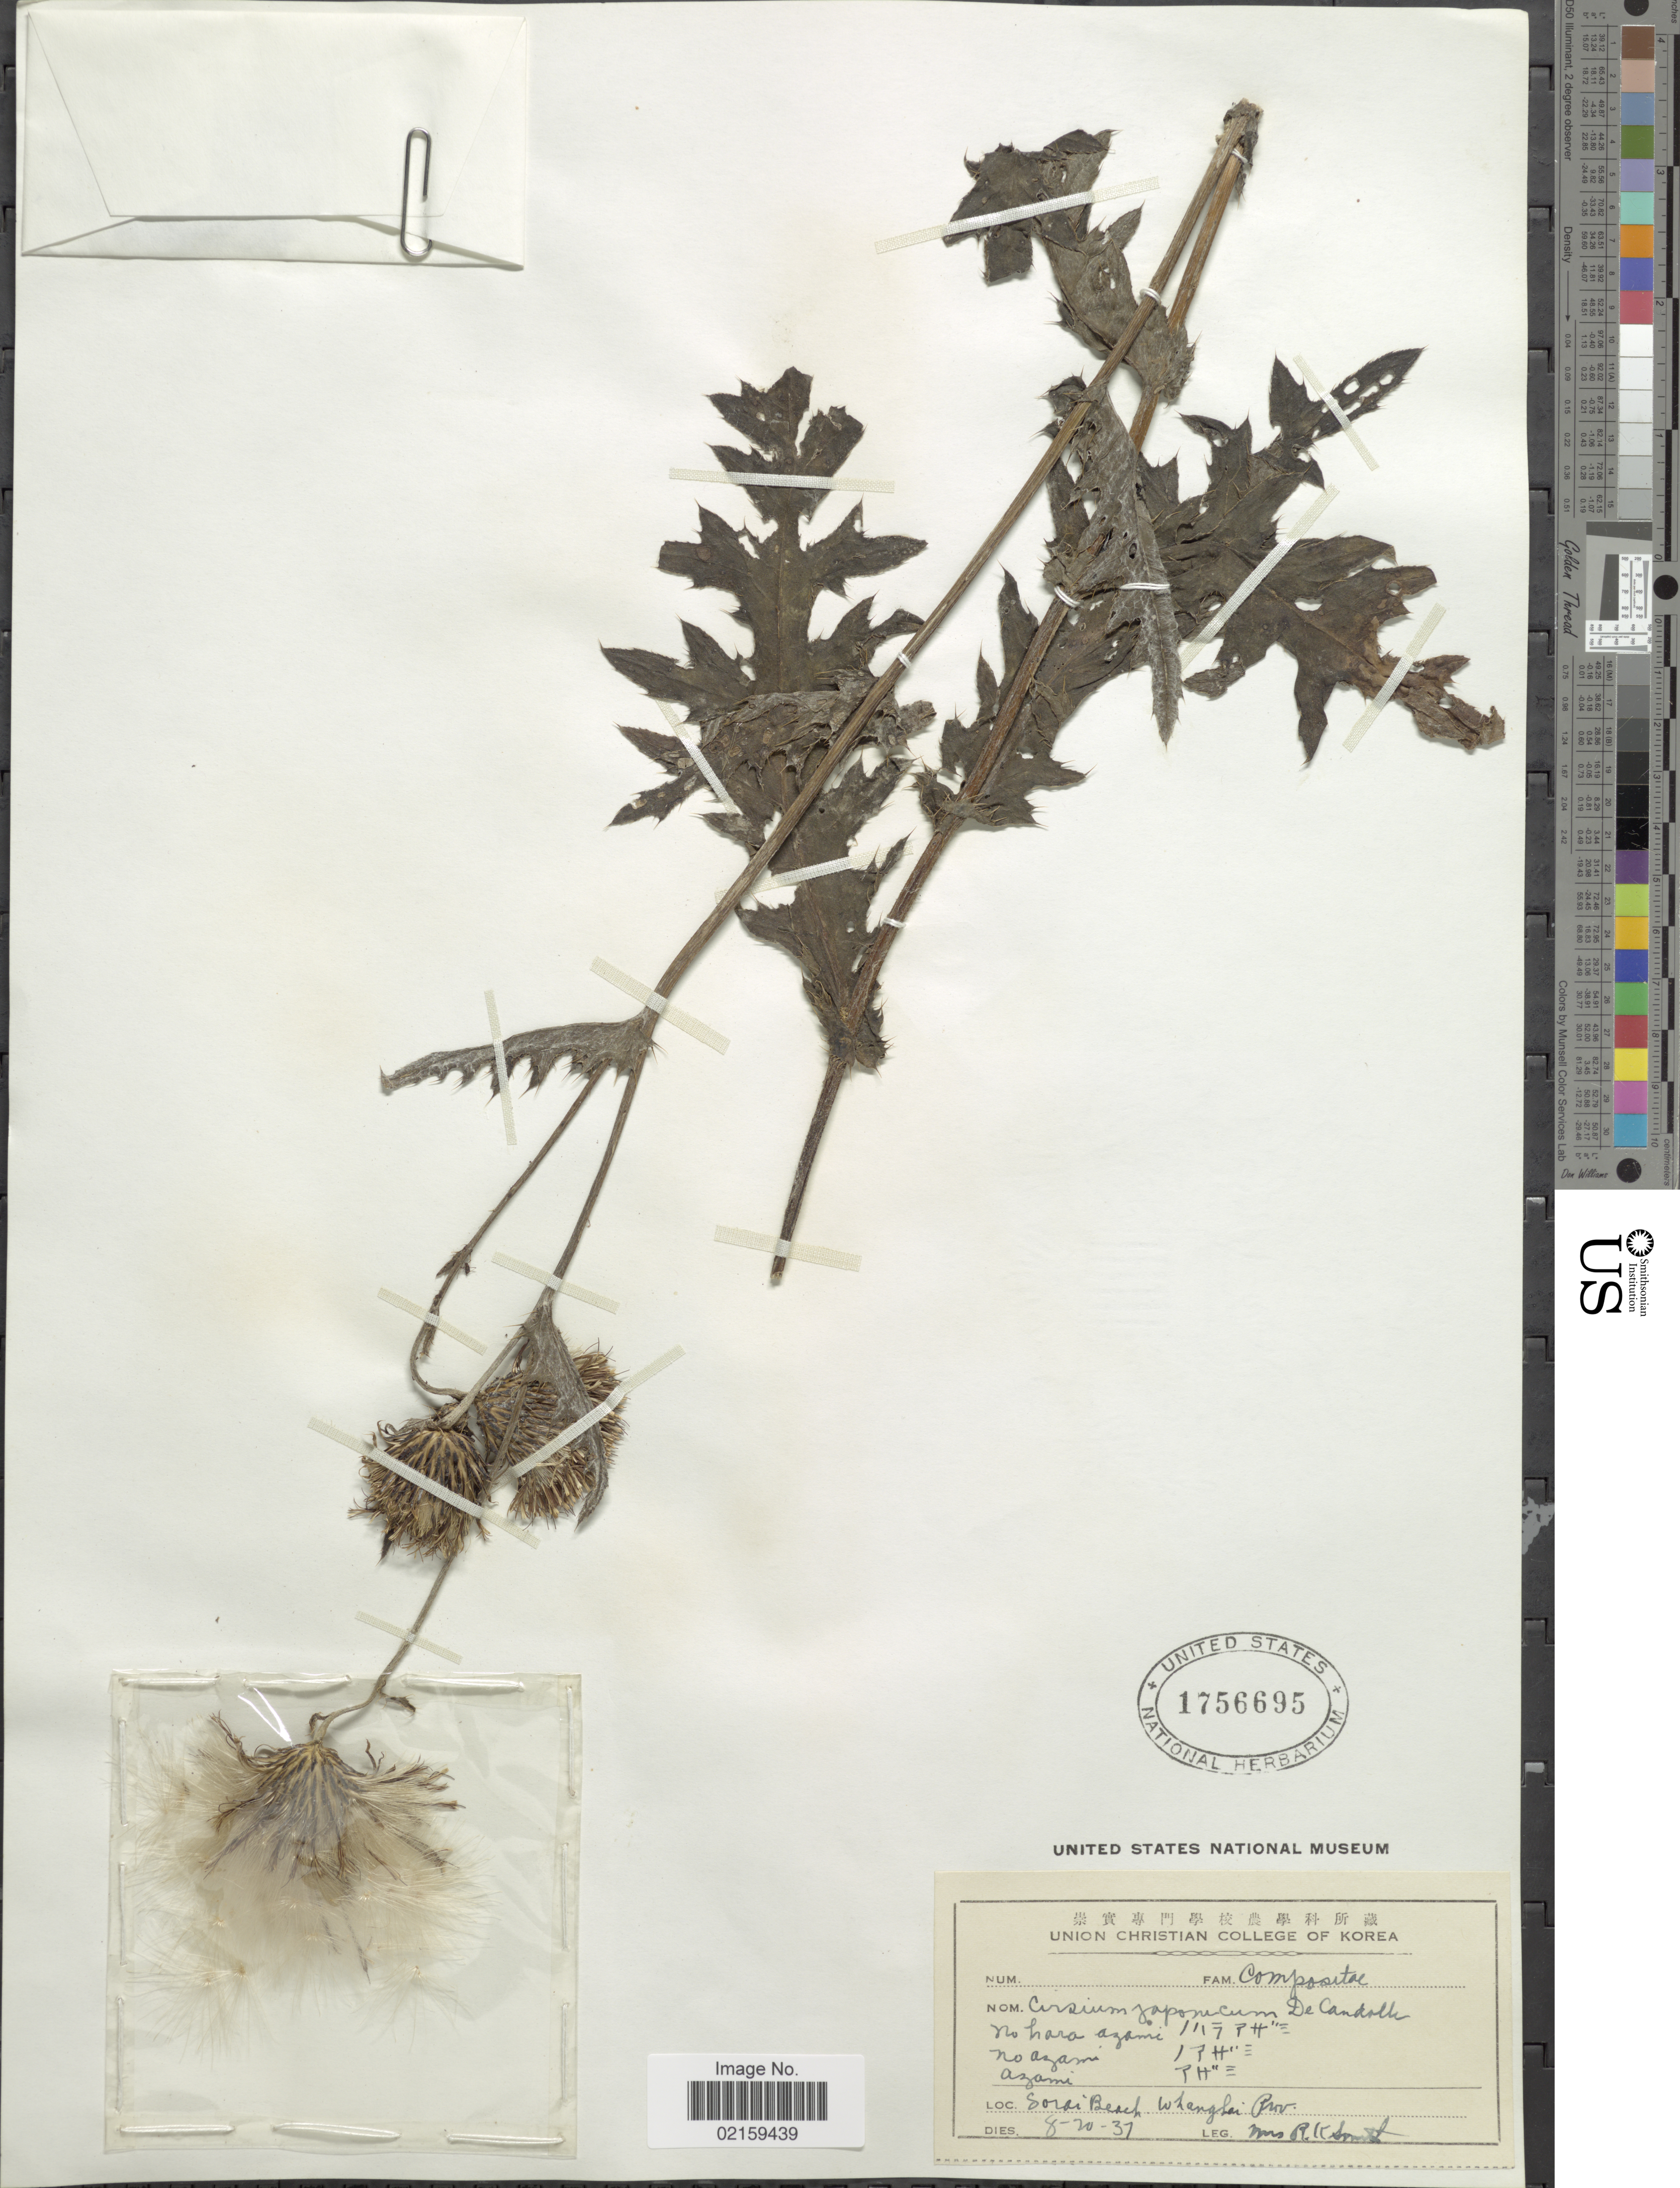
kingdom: Plantae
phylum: Tracheophyta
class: Magnoliopsida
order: Asterales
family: Asteraceae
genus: Cirsium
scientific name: Cirsium japonicum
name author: DC.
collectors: Mrs. R. K. Smith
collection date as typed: Transcribed d/m/y: 20/8/37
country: North Korea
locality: Sorai Beach, Whanghai Prov.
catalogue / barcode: US 1756695